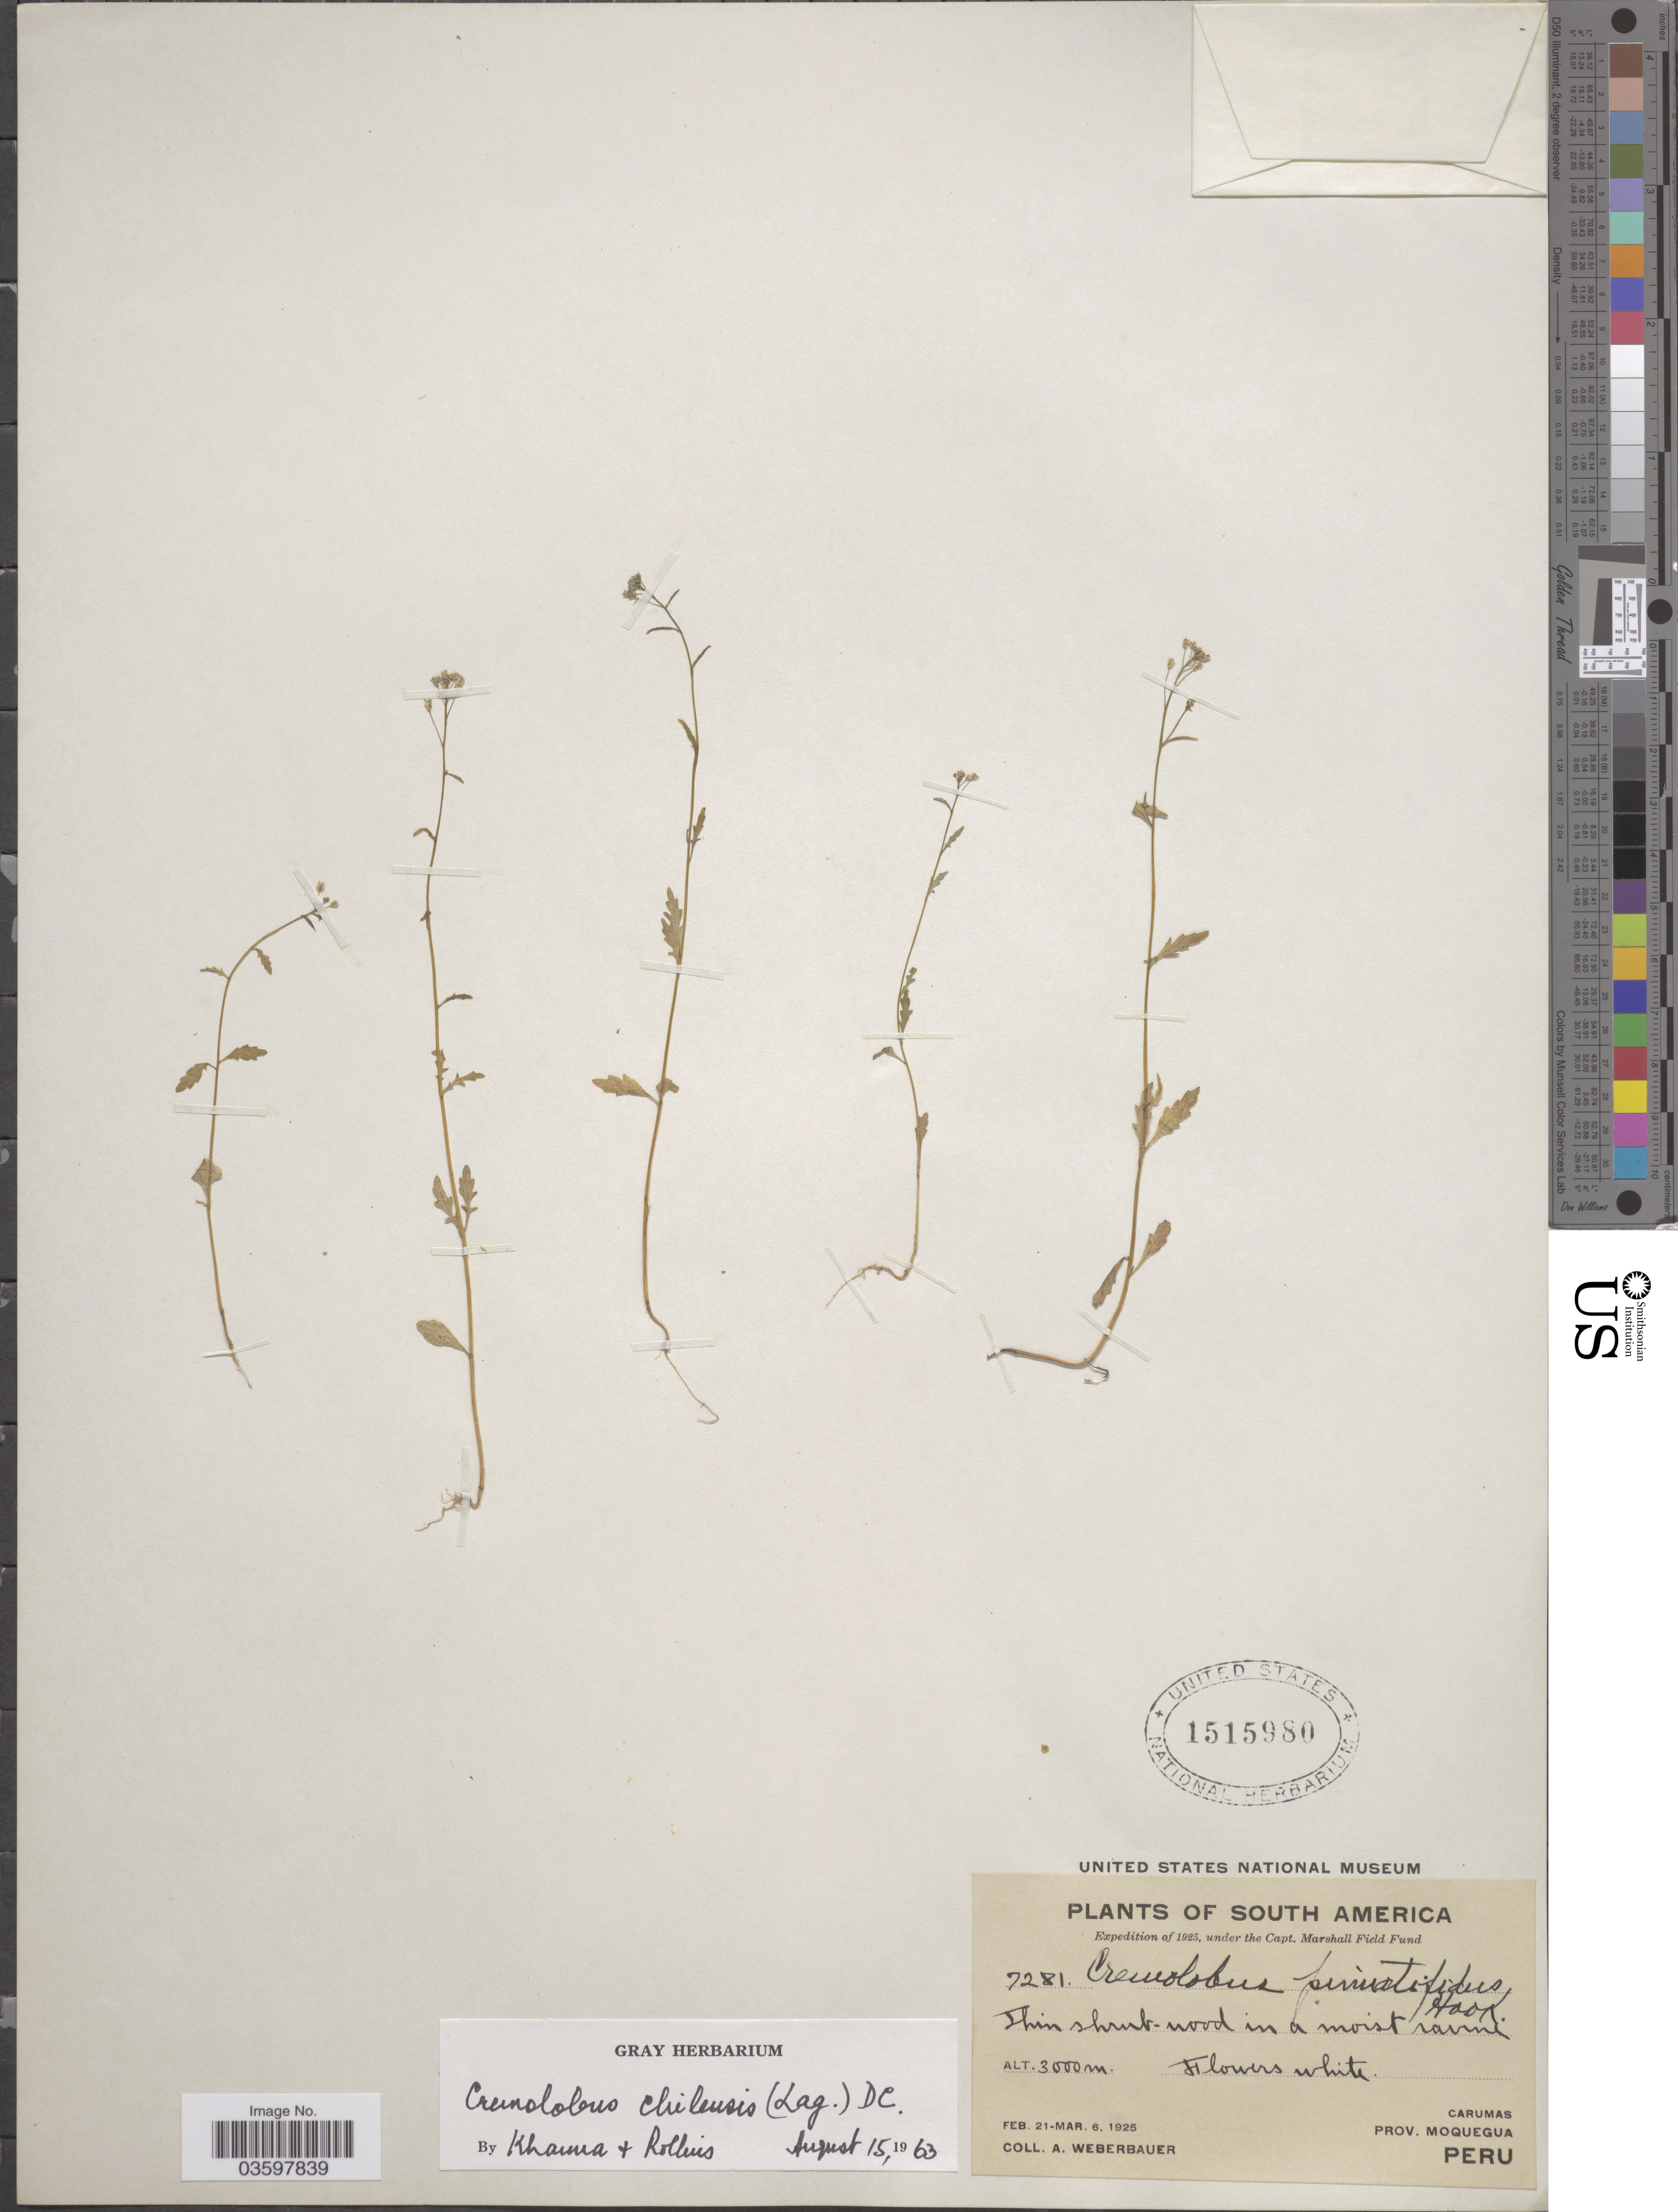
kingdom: Plantae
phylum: Tracheophyta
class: Magnoliopsida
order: Brassicales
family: Brassicaceae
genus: Cremolobus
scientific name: Cremolobus chilensis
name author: (Lag.) DC.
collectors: A. Weberbauer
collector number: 7281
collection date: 1925-02-21/1925-03-06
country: Peru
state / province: Moquegua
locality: Carumas.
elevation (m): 3000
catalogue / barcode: US 1515980